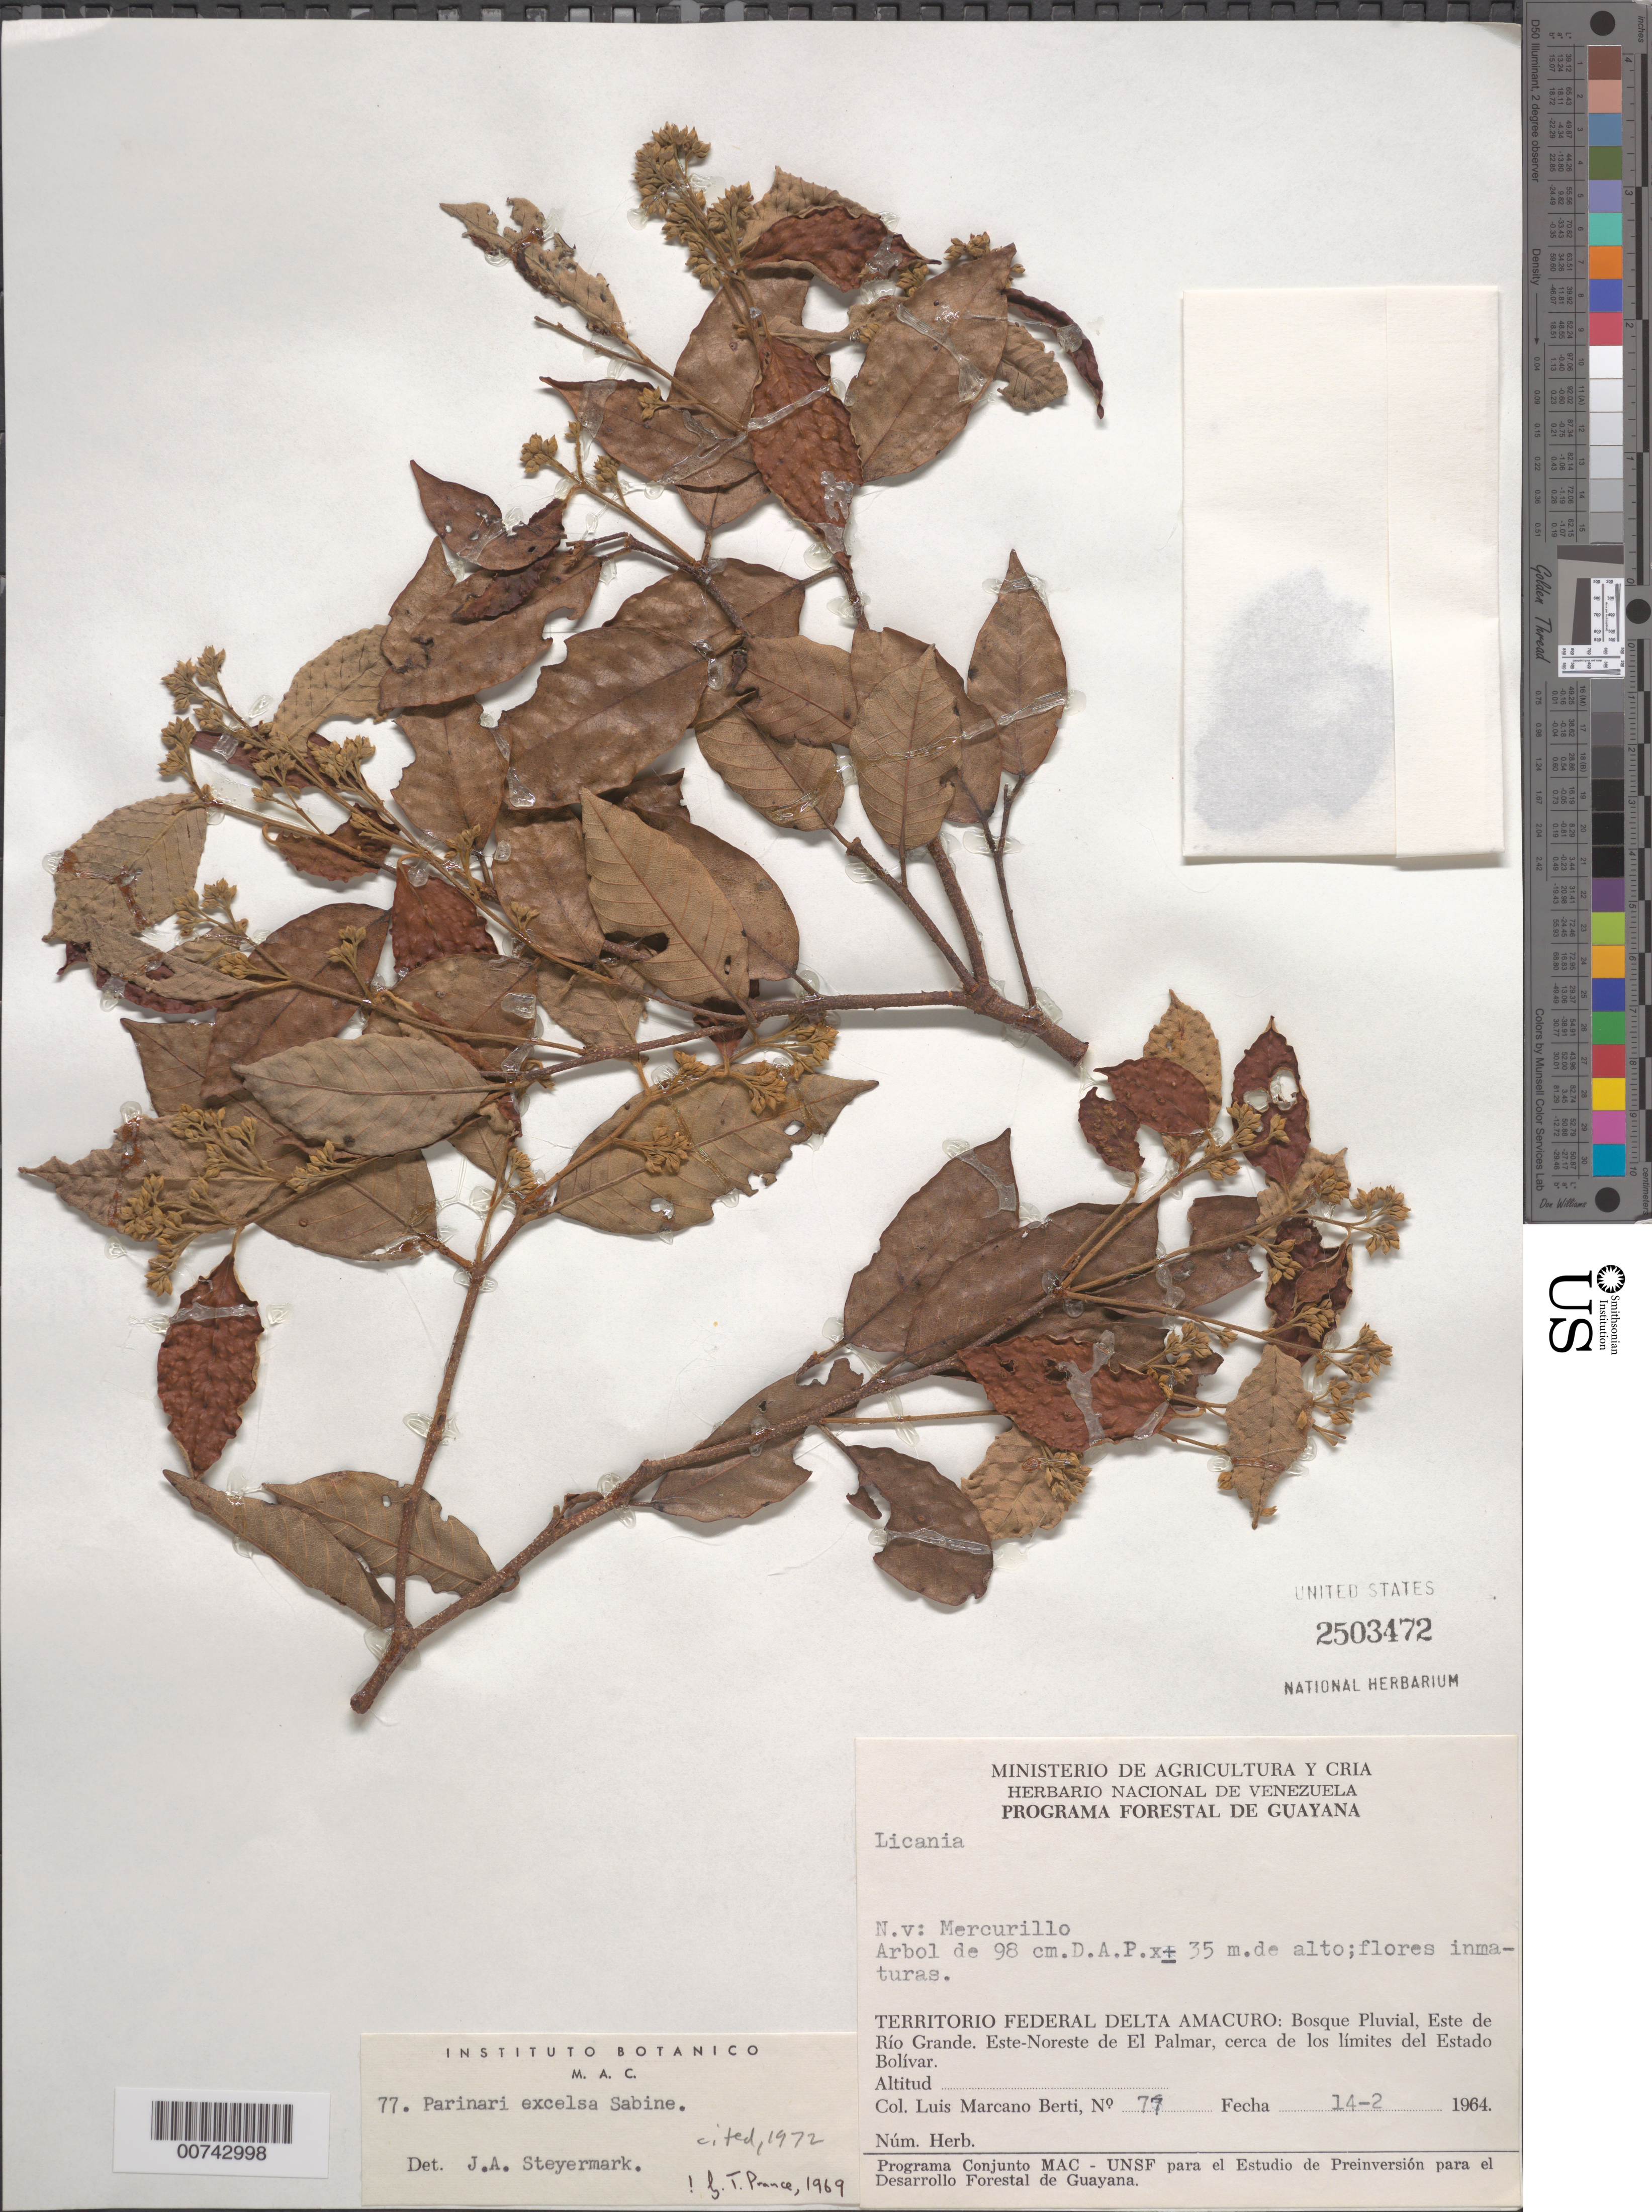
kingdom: Plantae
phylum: Tracheophyta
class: Magnoliopsida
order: Malpighiales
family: Chrysobalanaceae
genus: Parinari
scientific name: Parinari excelsa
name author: Sabine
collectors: L. Marcano-Berti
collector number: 77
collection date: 1964-02-14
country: Venezuela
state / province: Delta Amacuro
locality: Territorio Federal Delta Amacuro: Bosque Pluvial, Este de Río Grande. Este-Noreste de El Palmar, cerca de los límites del Estado Bolívar.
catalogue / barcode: US 2503472